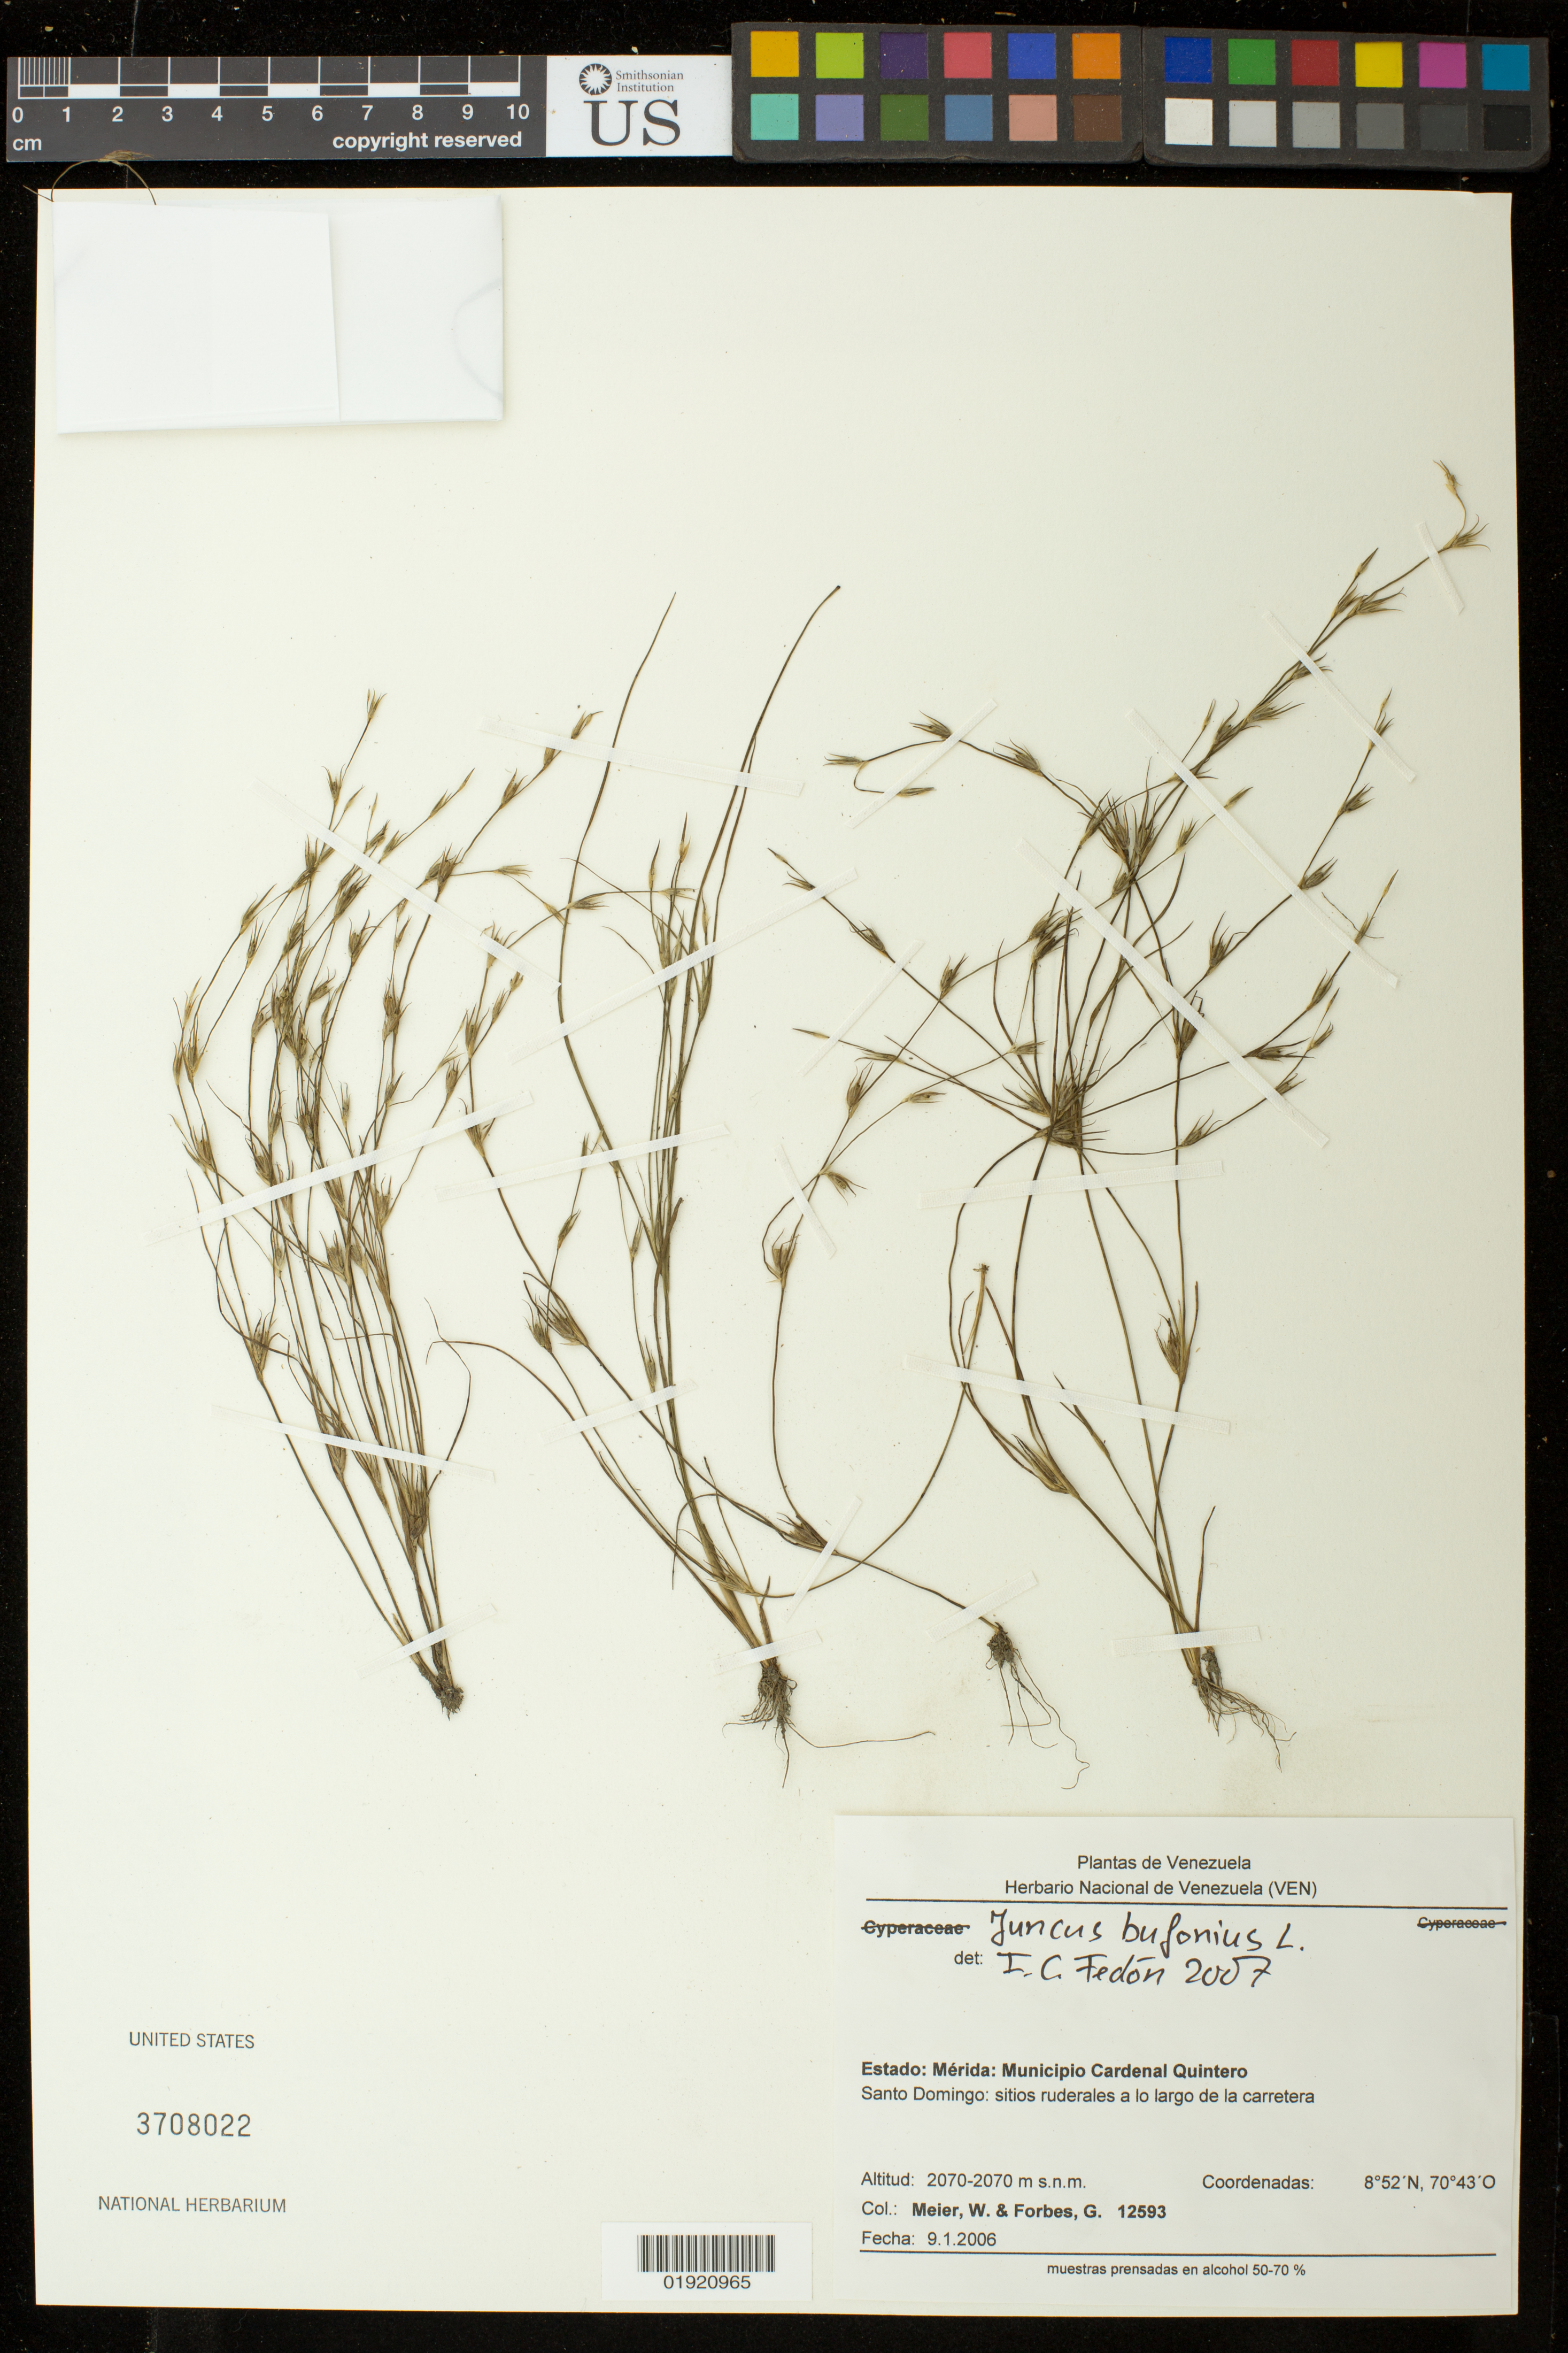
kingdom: Plantae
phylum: Tracheophyta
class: Liliopsida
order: Poales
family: Juncaceae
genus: Juncus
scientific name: Juncus bufonius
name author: L.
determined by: Fedon, I. C.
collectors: W. Meier & G. Forbes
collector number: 12593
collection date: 2006-01-09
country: Venezuela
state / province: Mérida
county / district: Cardenal Quintero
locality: Estado: Merida: S de Santo Domingo.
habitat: Sitios ruderales a lo largo de la carretera.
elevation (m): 2070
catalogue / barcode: US 3708022